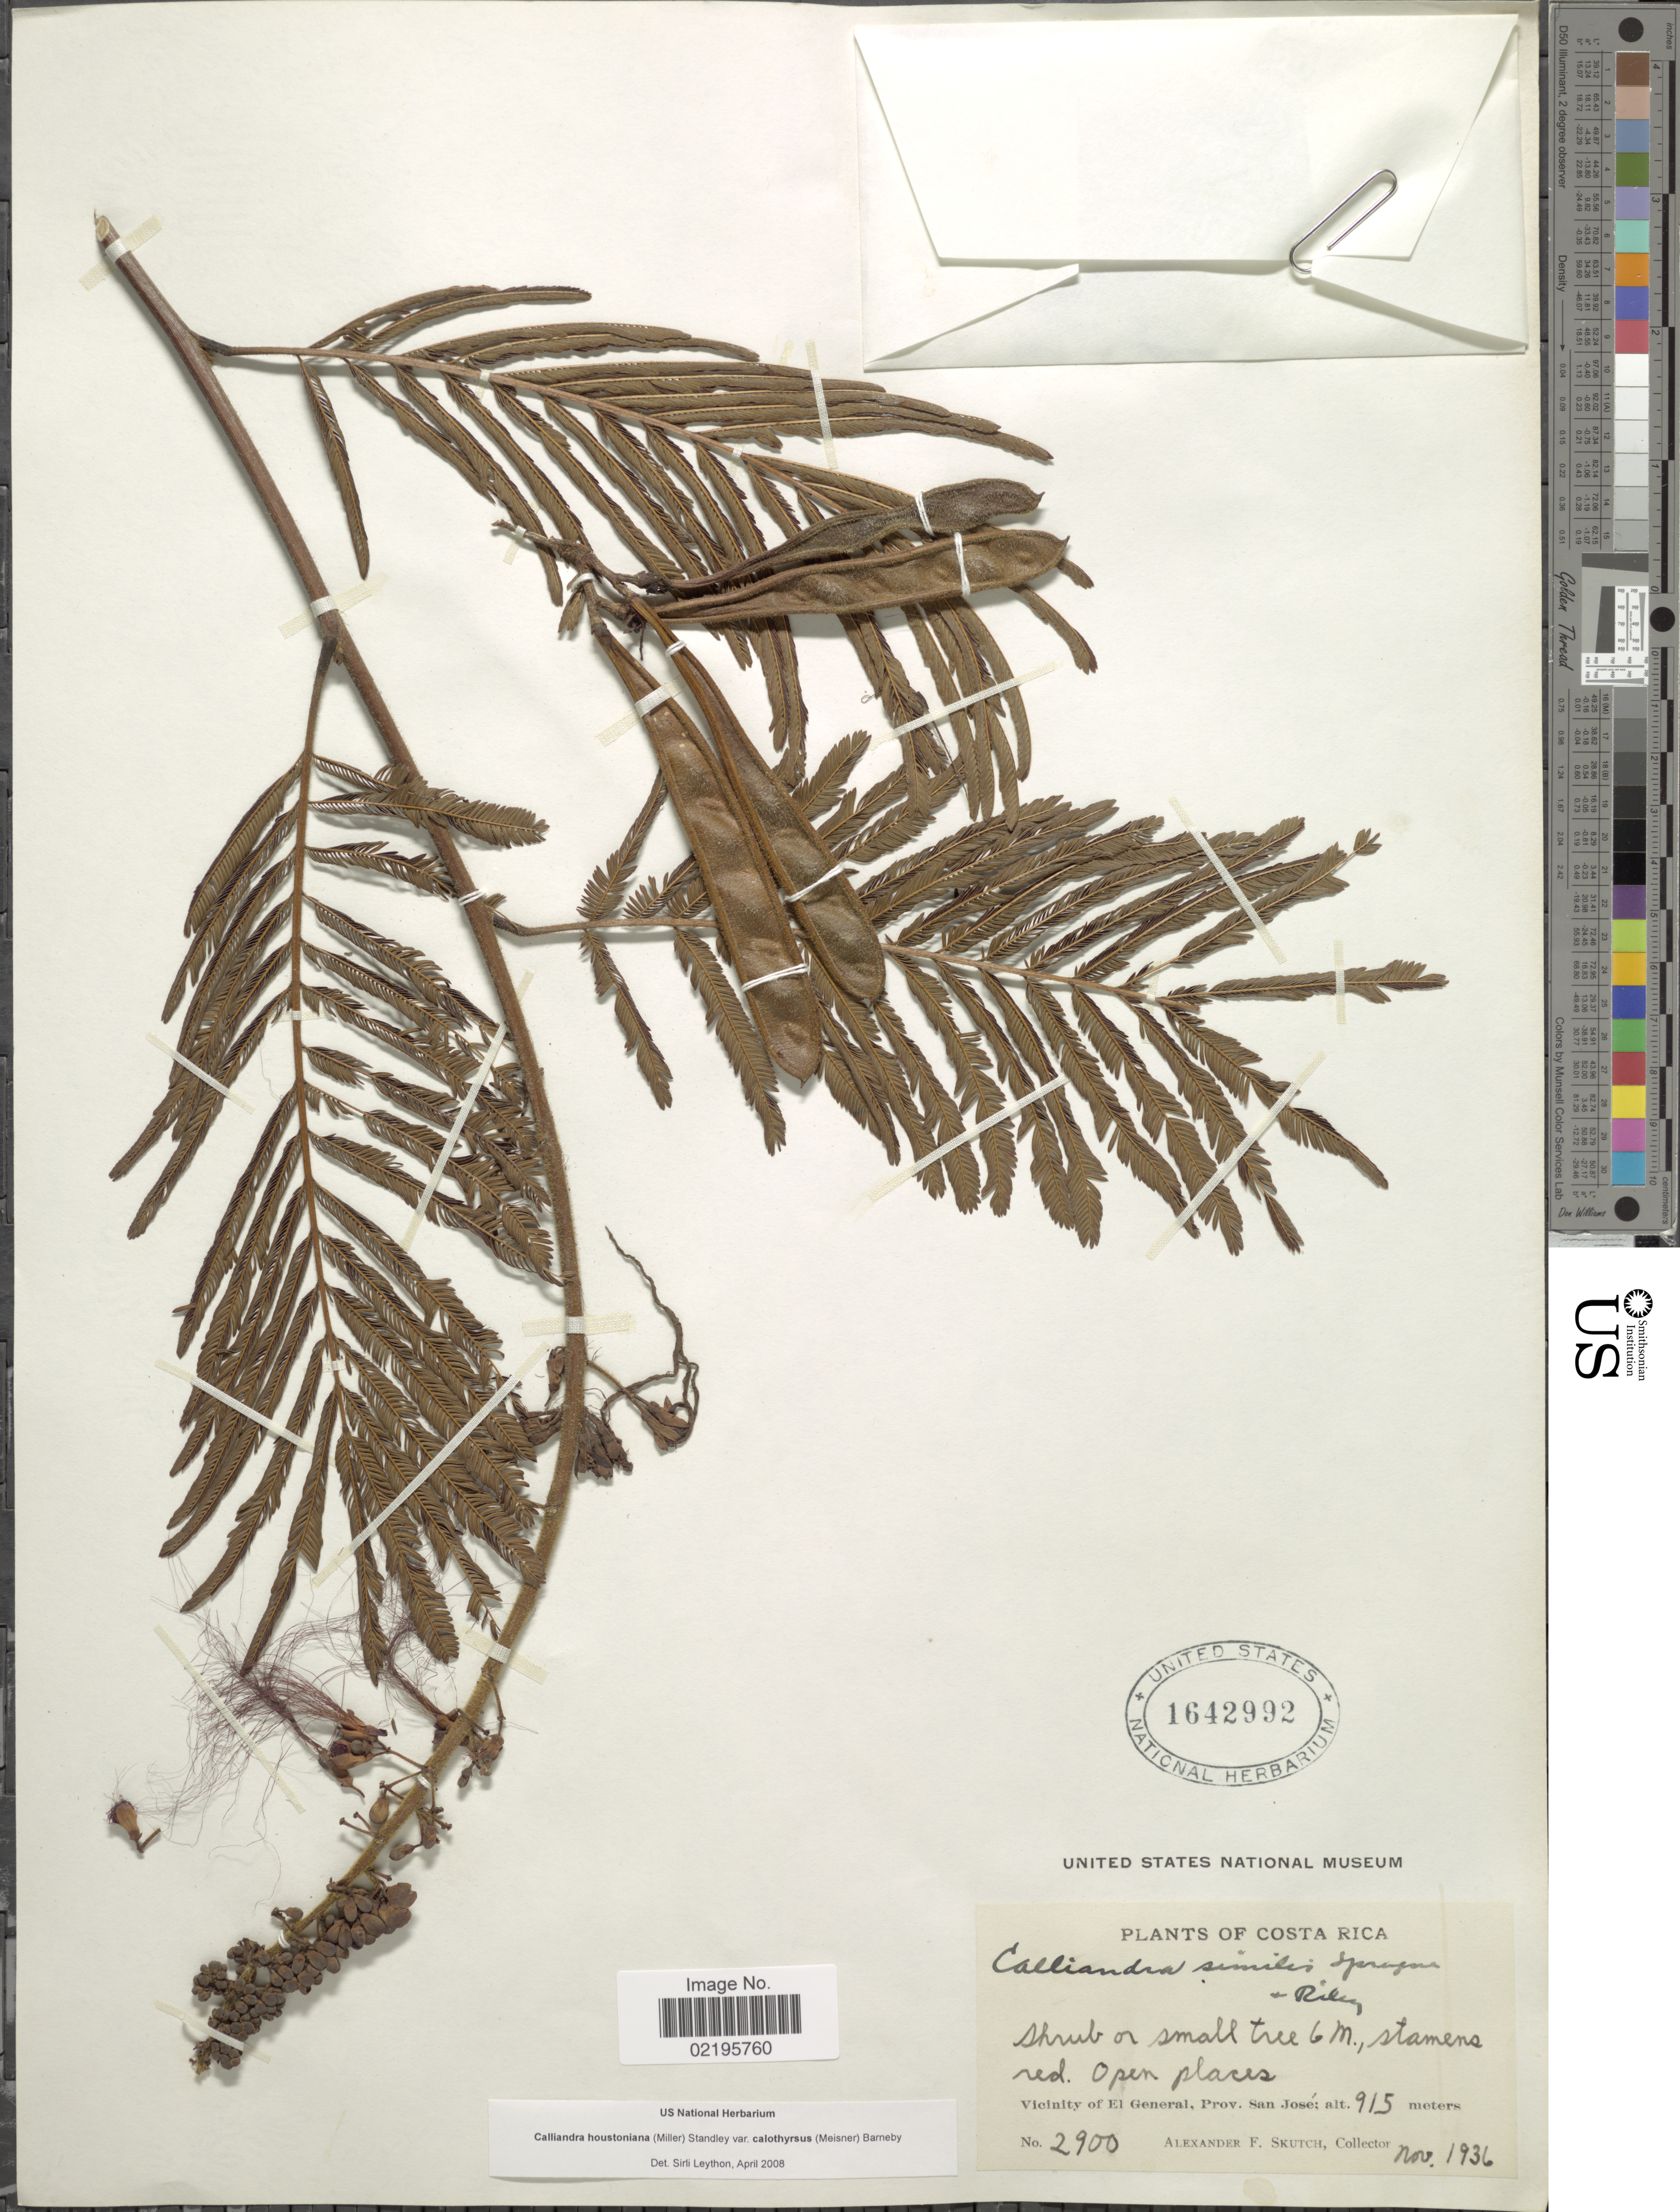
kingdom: Plantae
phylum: Tracheophyta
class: Magnoliopsida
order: Fabales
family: Fabaceae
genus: Calliandra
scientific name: Calliandra houstoniana var. calothyrsus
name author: (Meisn.) Barneby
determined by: Leython, S.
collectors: A. F. Skutch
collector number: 2900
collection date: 1936-11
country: Costa Rica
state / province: San José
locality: Vicinity of El General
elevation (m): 915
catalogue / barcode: US 1642992